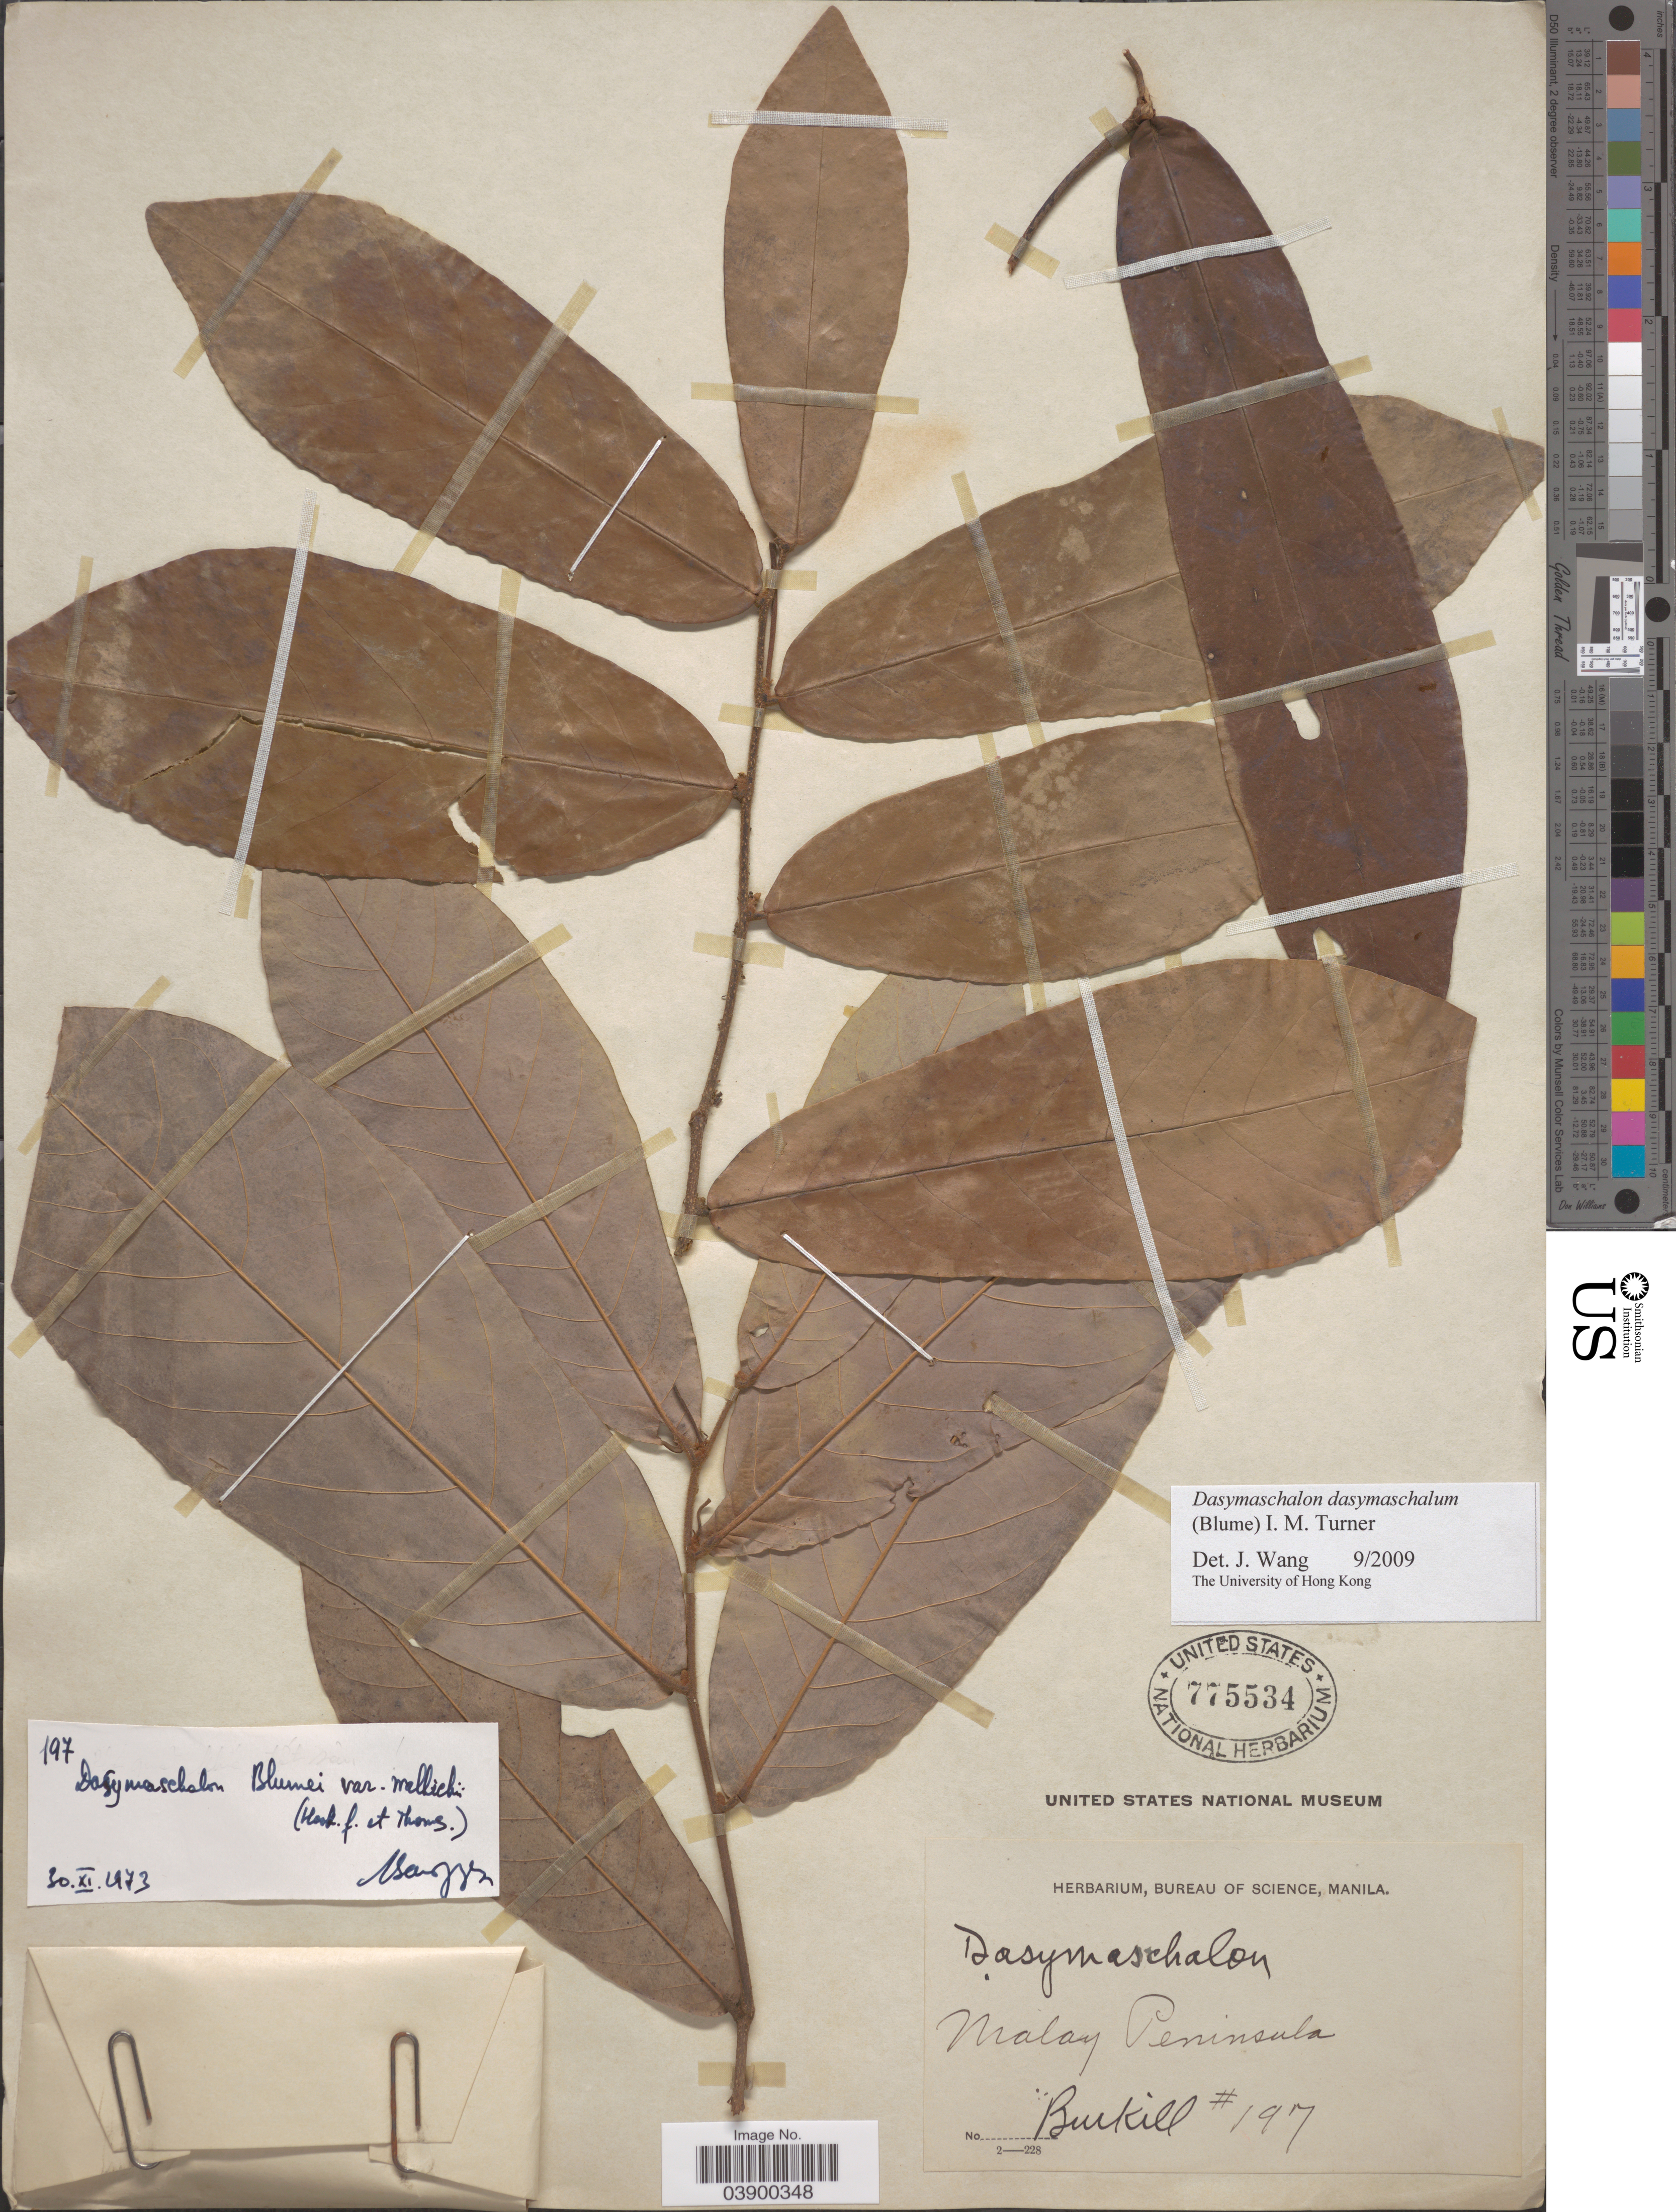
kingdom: Plantae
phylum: Tracheophyta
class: Magnoliopsida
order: Magnoliales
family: Annonaceae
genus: Dasymaschalon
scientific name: Dasymaschalon dasymaschalum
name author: (Blume) I.M. Turner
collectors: Burkill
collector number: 197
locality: Malay Peninsula.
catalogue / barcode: US 775534